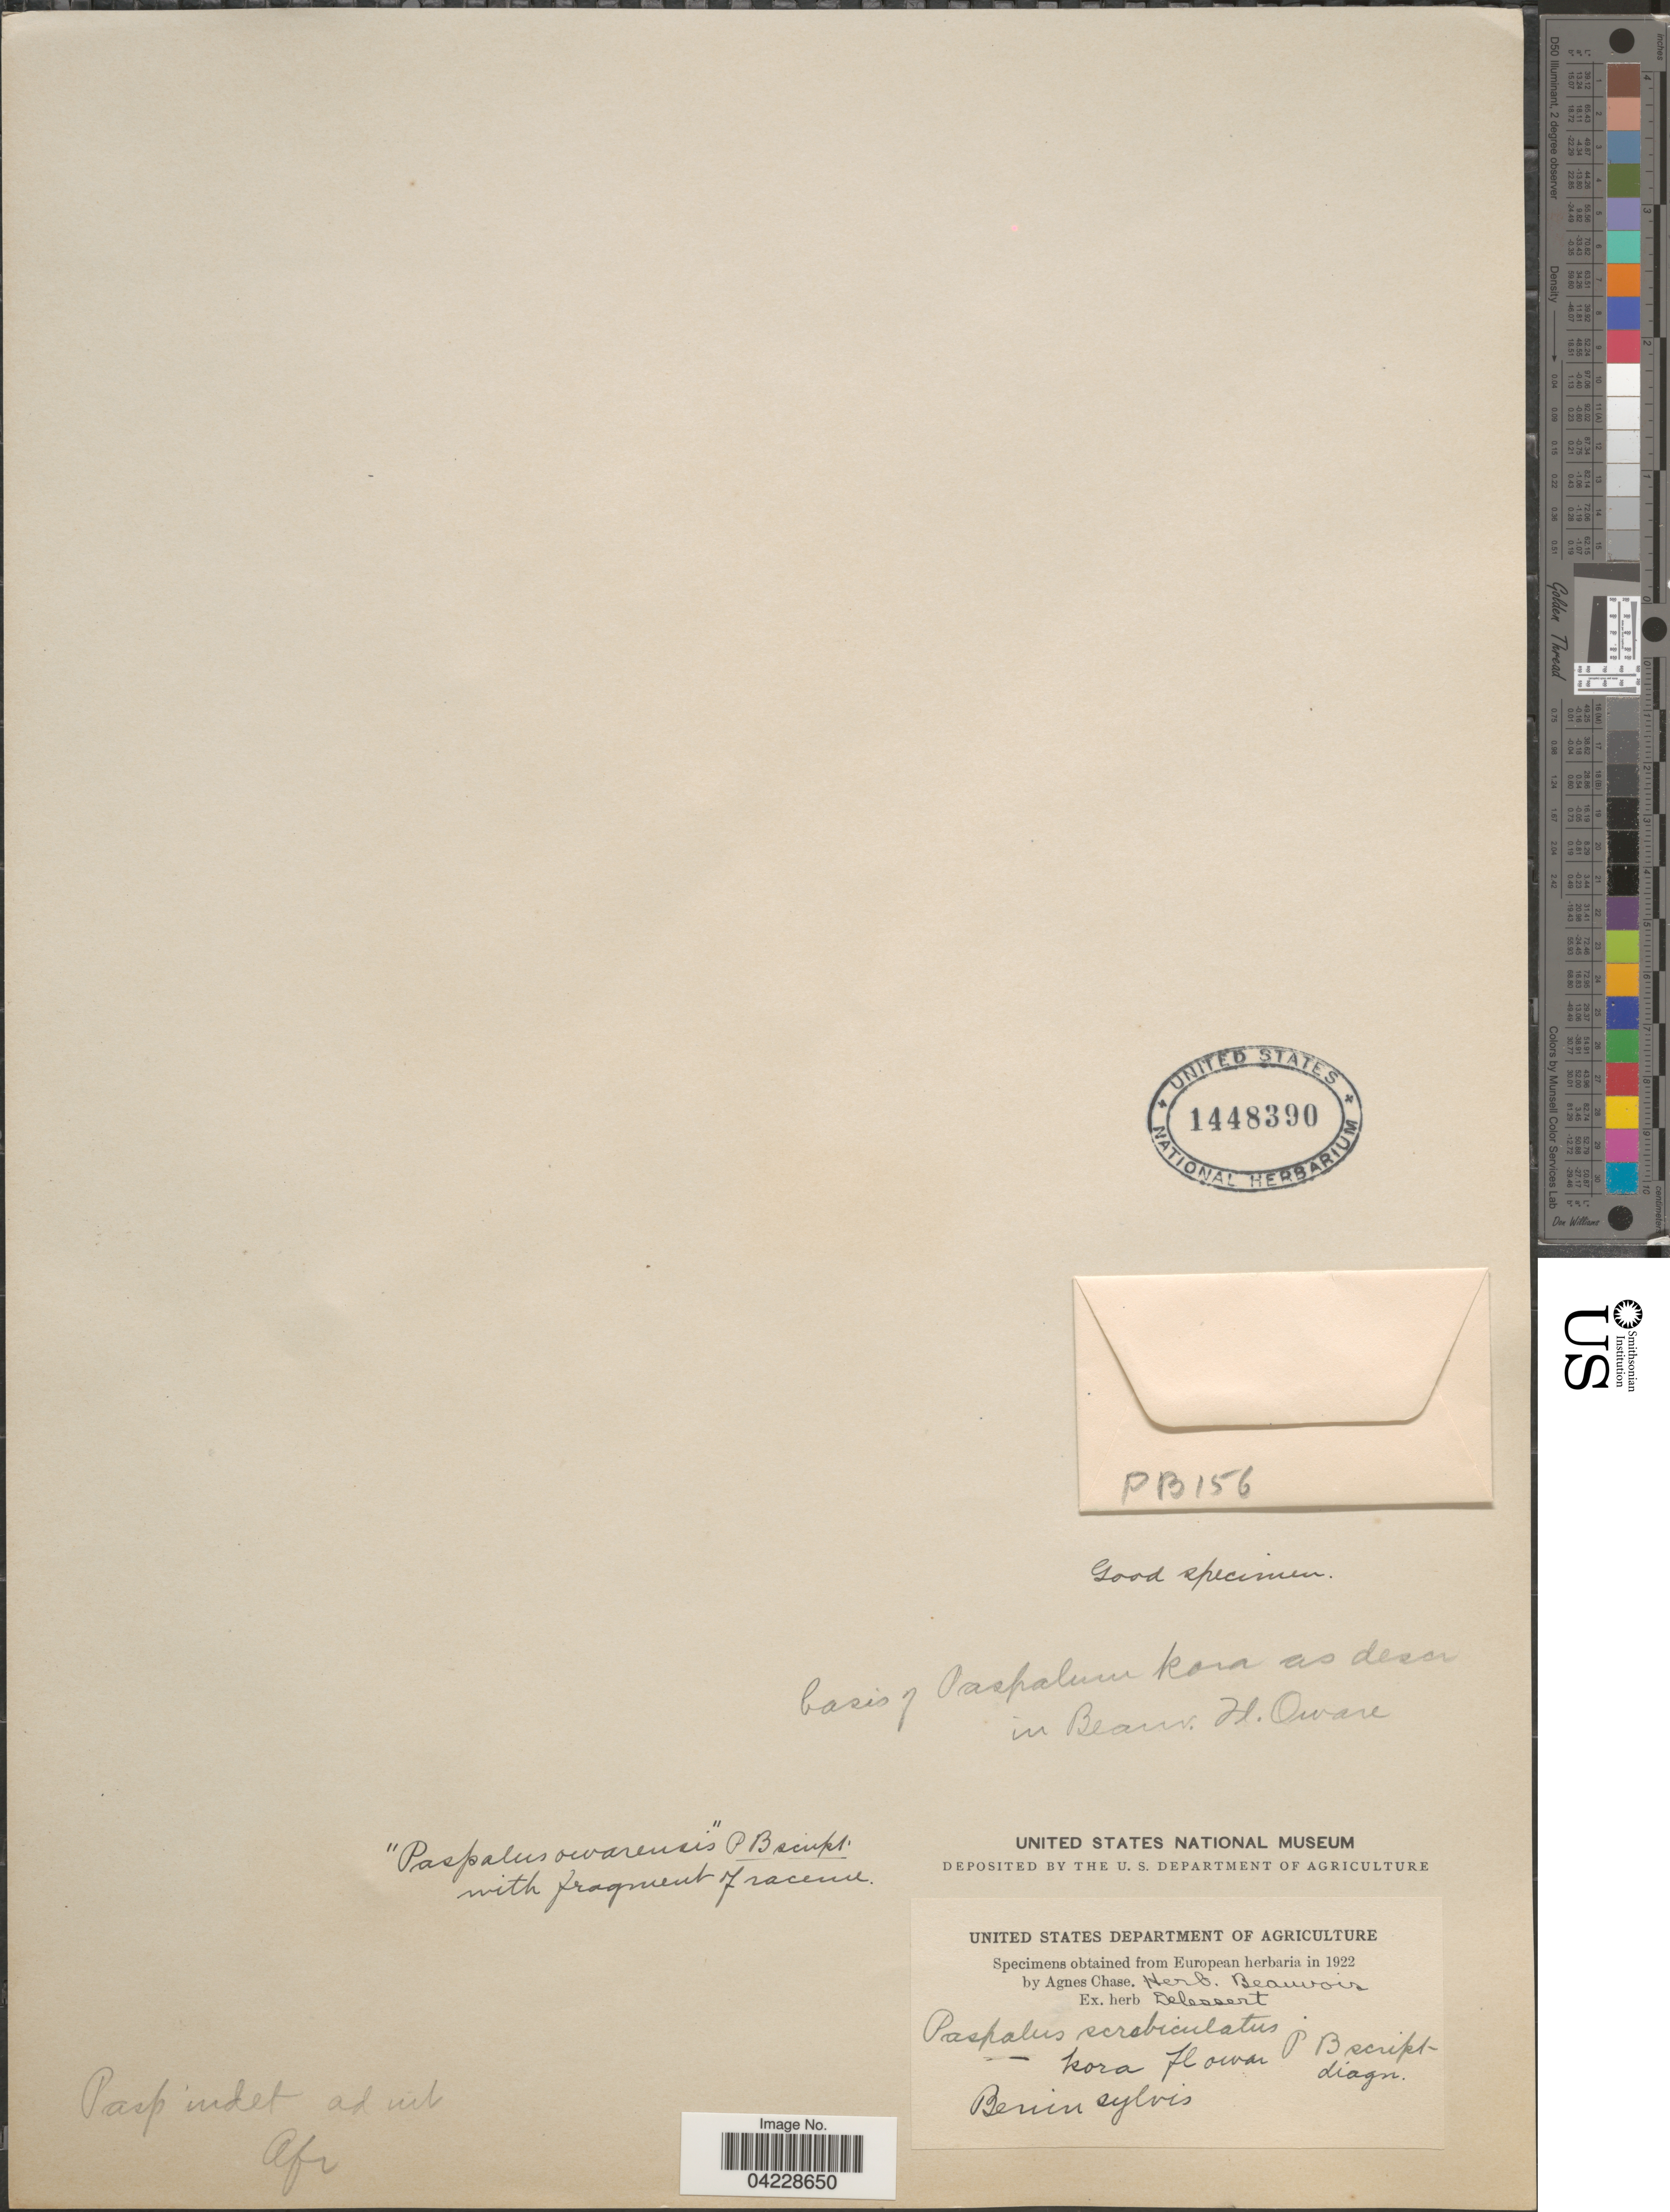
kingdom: Plantae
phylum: Tracheophyta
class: Liliopsida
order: Poales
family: Poaceae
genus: Paspalum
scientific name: Paspalum scrobiculatum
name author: L.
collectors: ex herb. Beauvois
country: Benin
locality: Benin sylvis.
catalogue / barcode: US 1448390